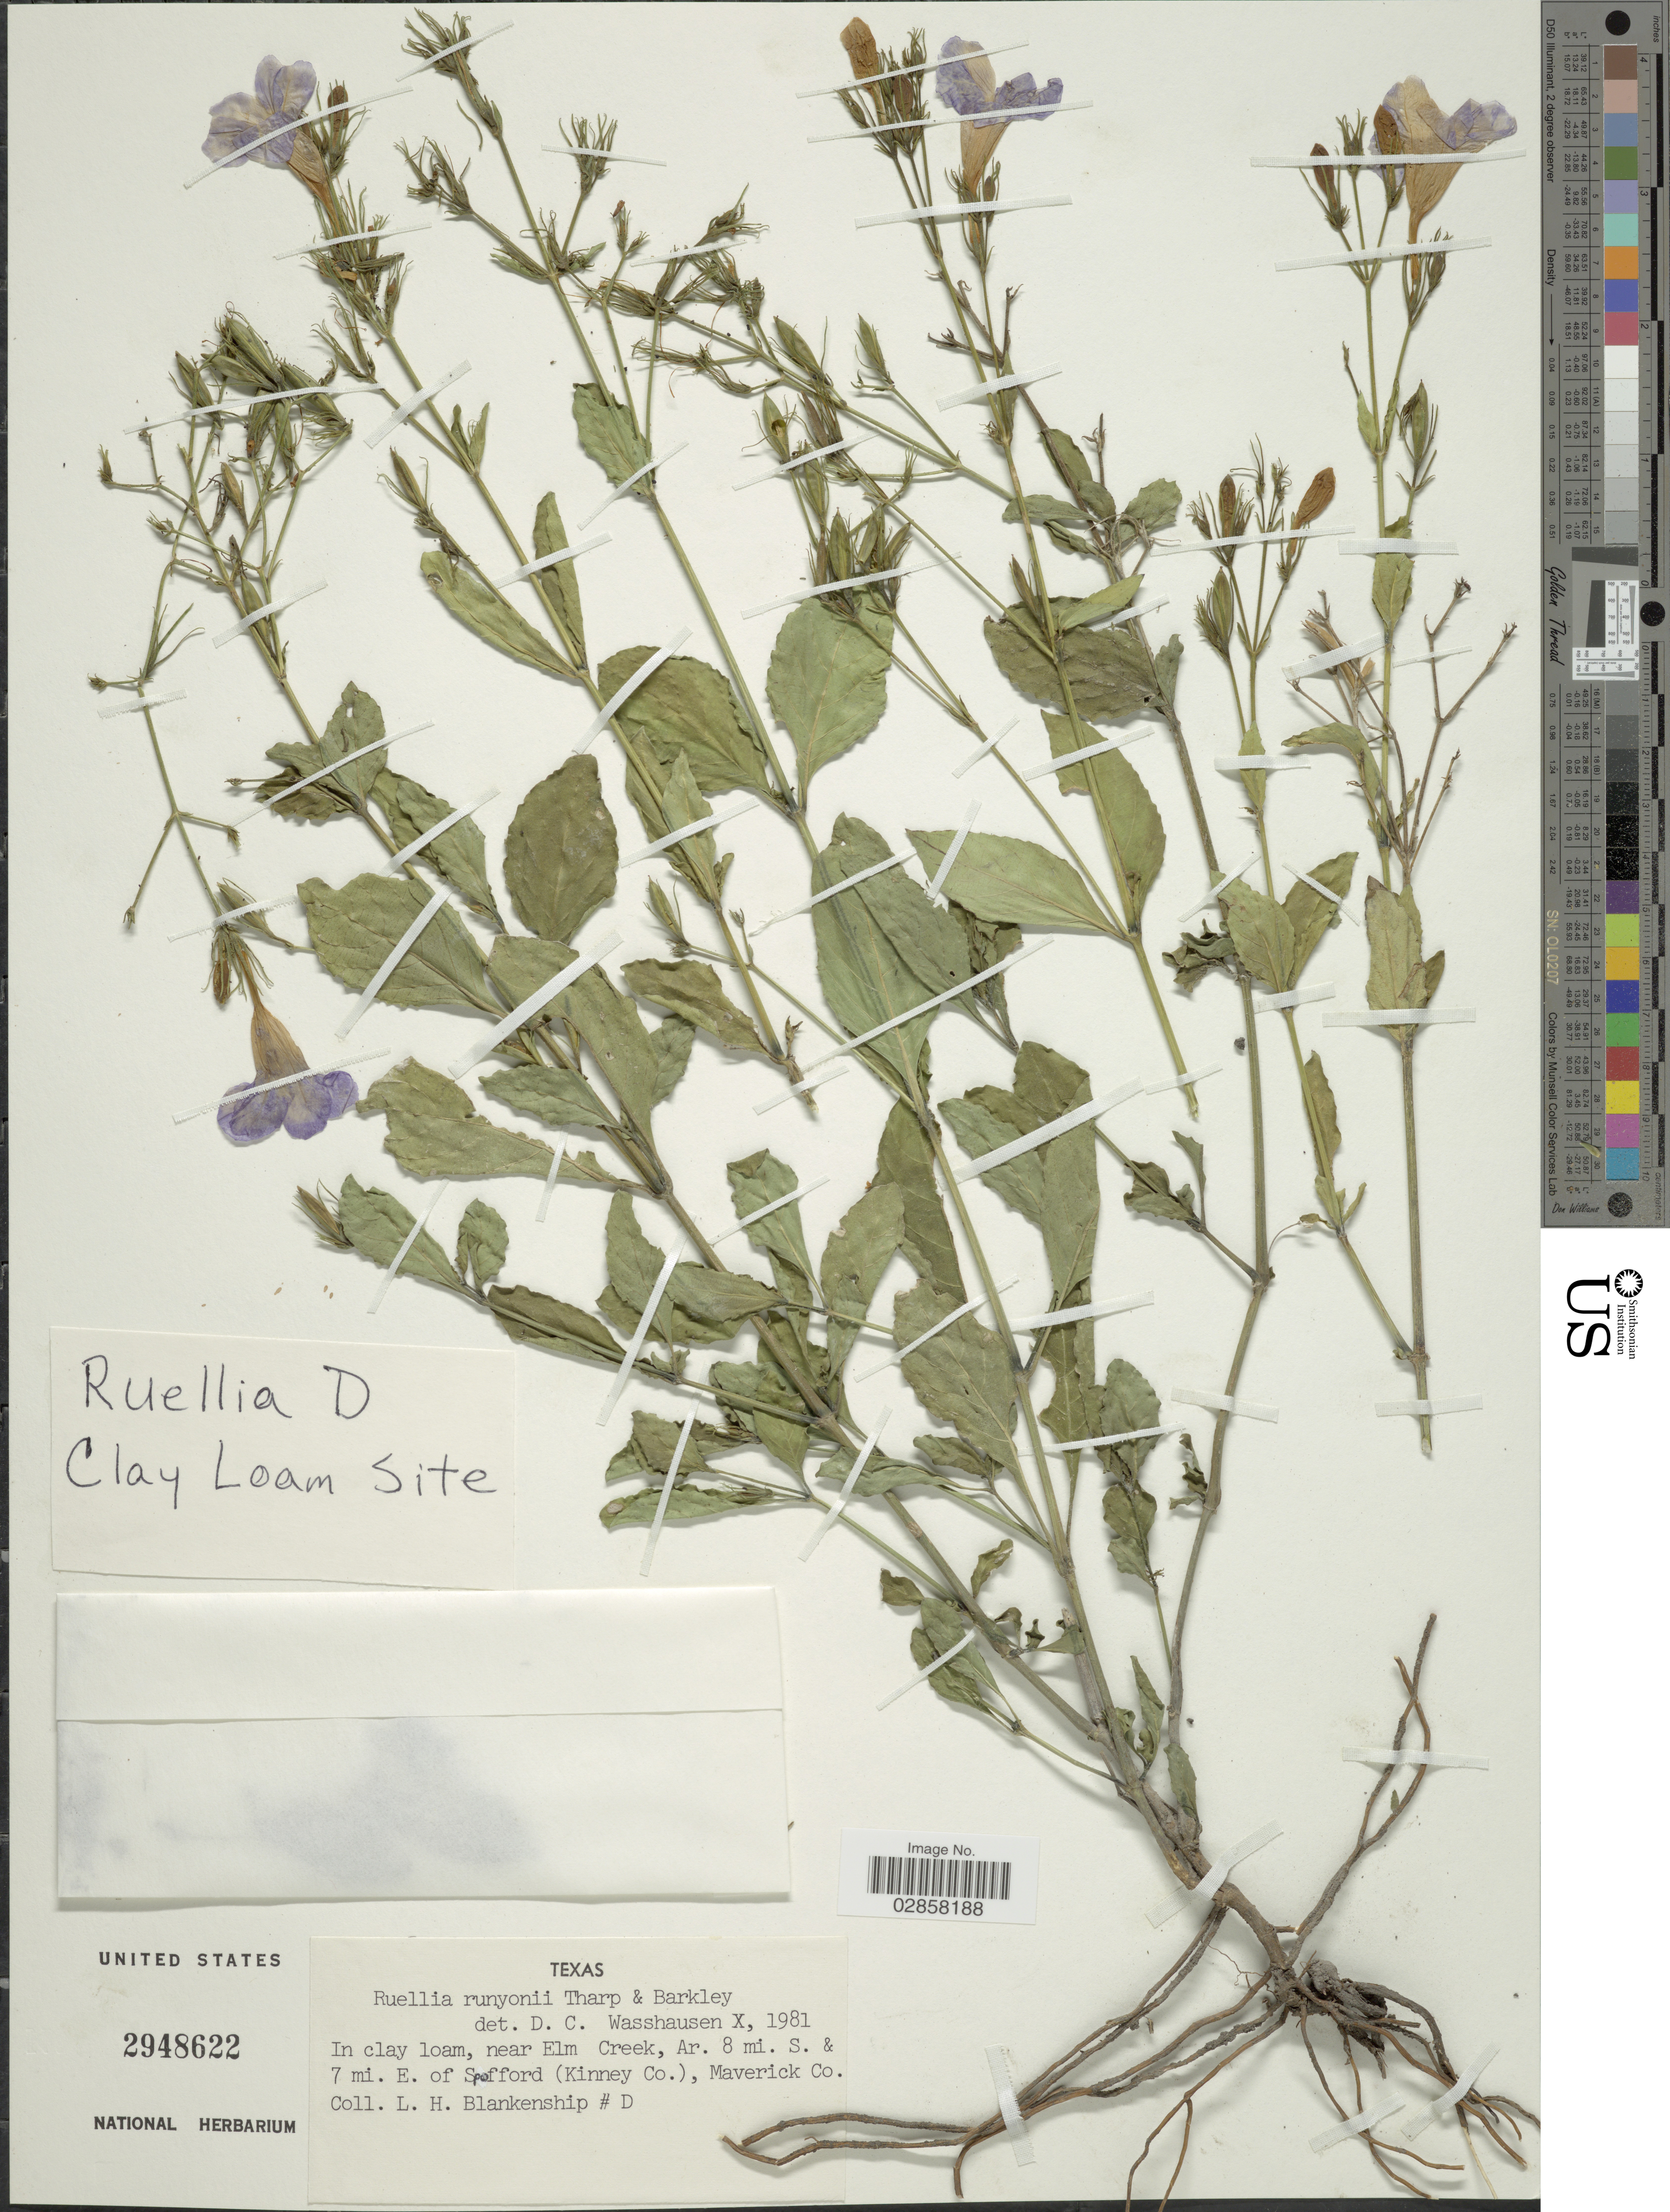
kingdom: Plantae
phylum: Tracheophyta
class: Magnoliopsida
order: Lamiales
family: Acanthaceae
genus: Ruellia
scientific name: Ruellia runyonii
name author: Tharp & F.A. Barkley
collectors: L. Blankenship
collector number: D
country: United States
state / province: Texas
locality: In clay loam, near Elm Creek, Ar. 8 mi. S. & 7 mi. E. of Spofford (Kinney Co.), Maverick Co.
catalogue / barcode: US 2948622